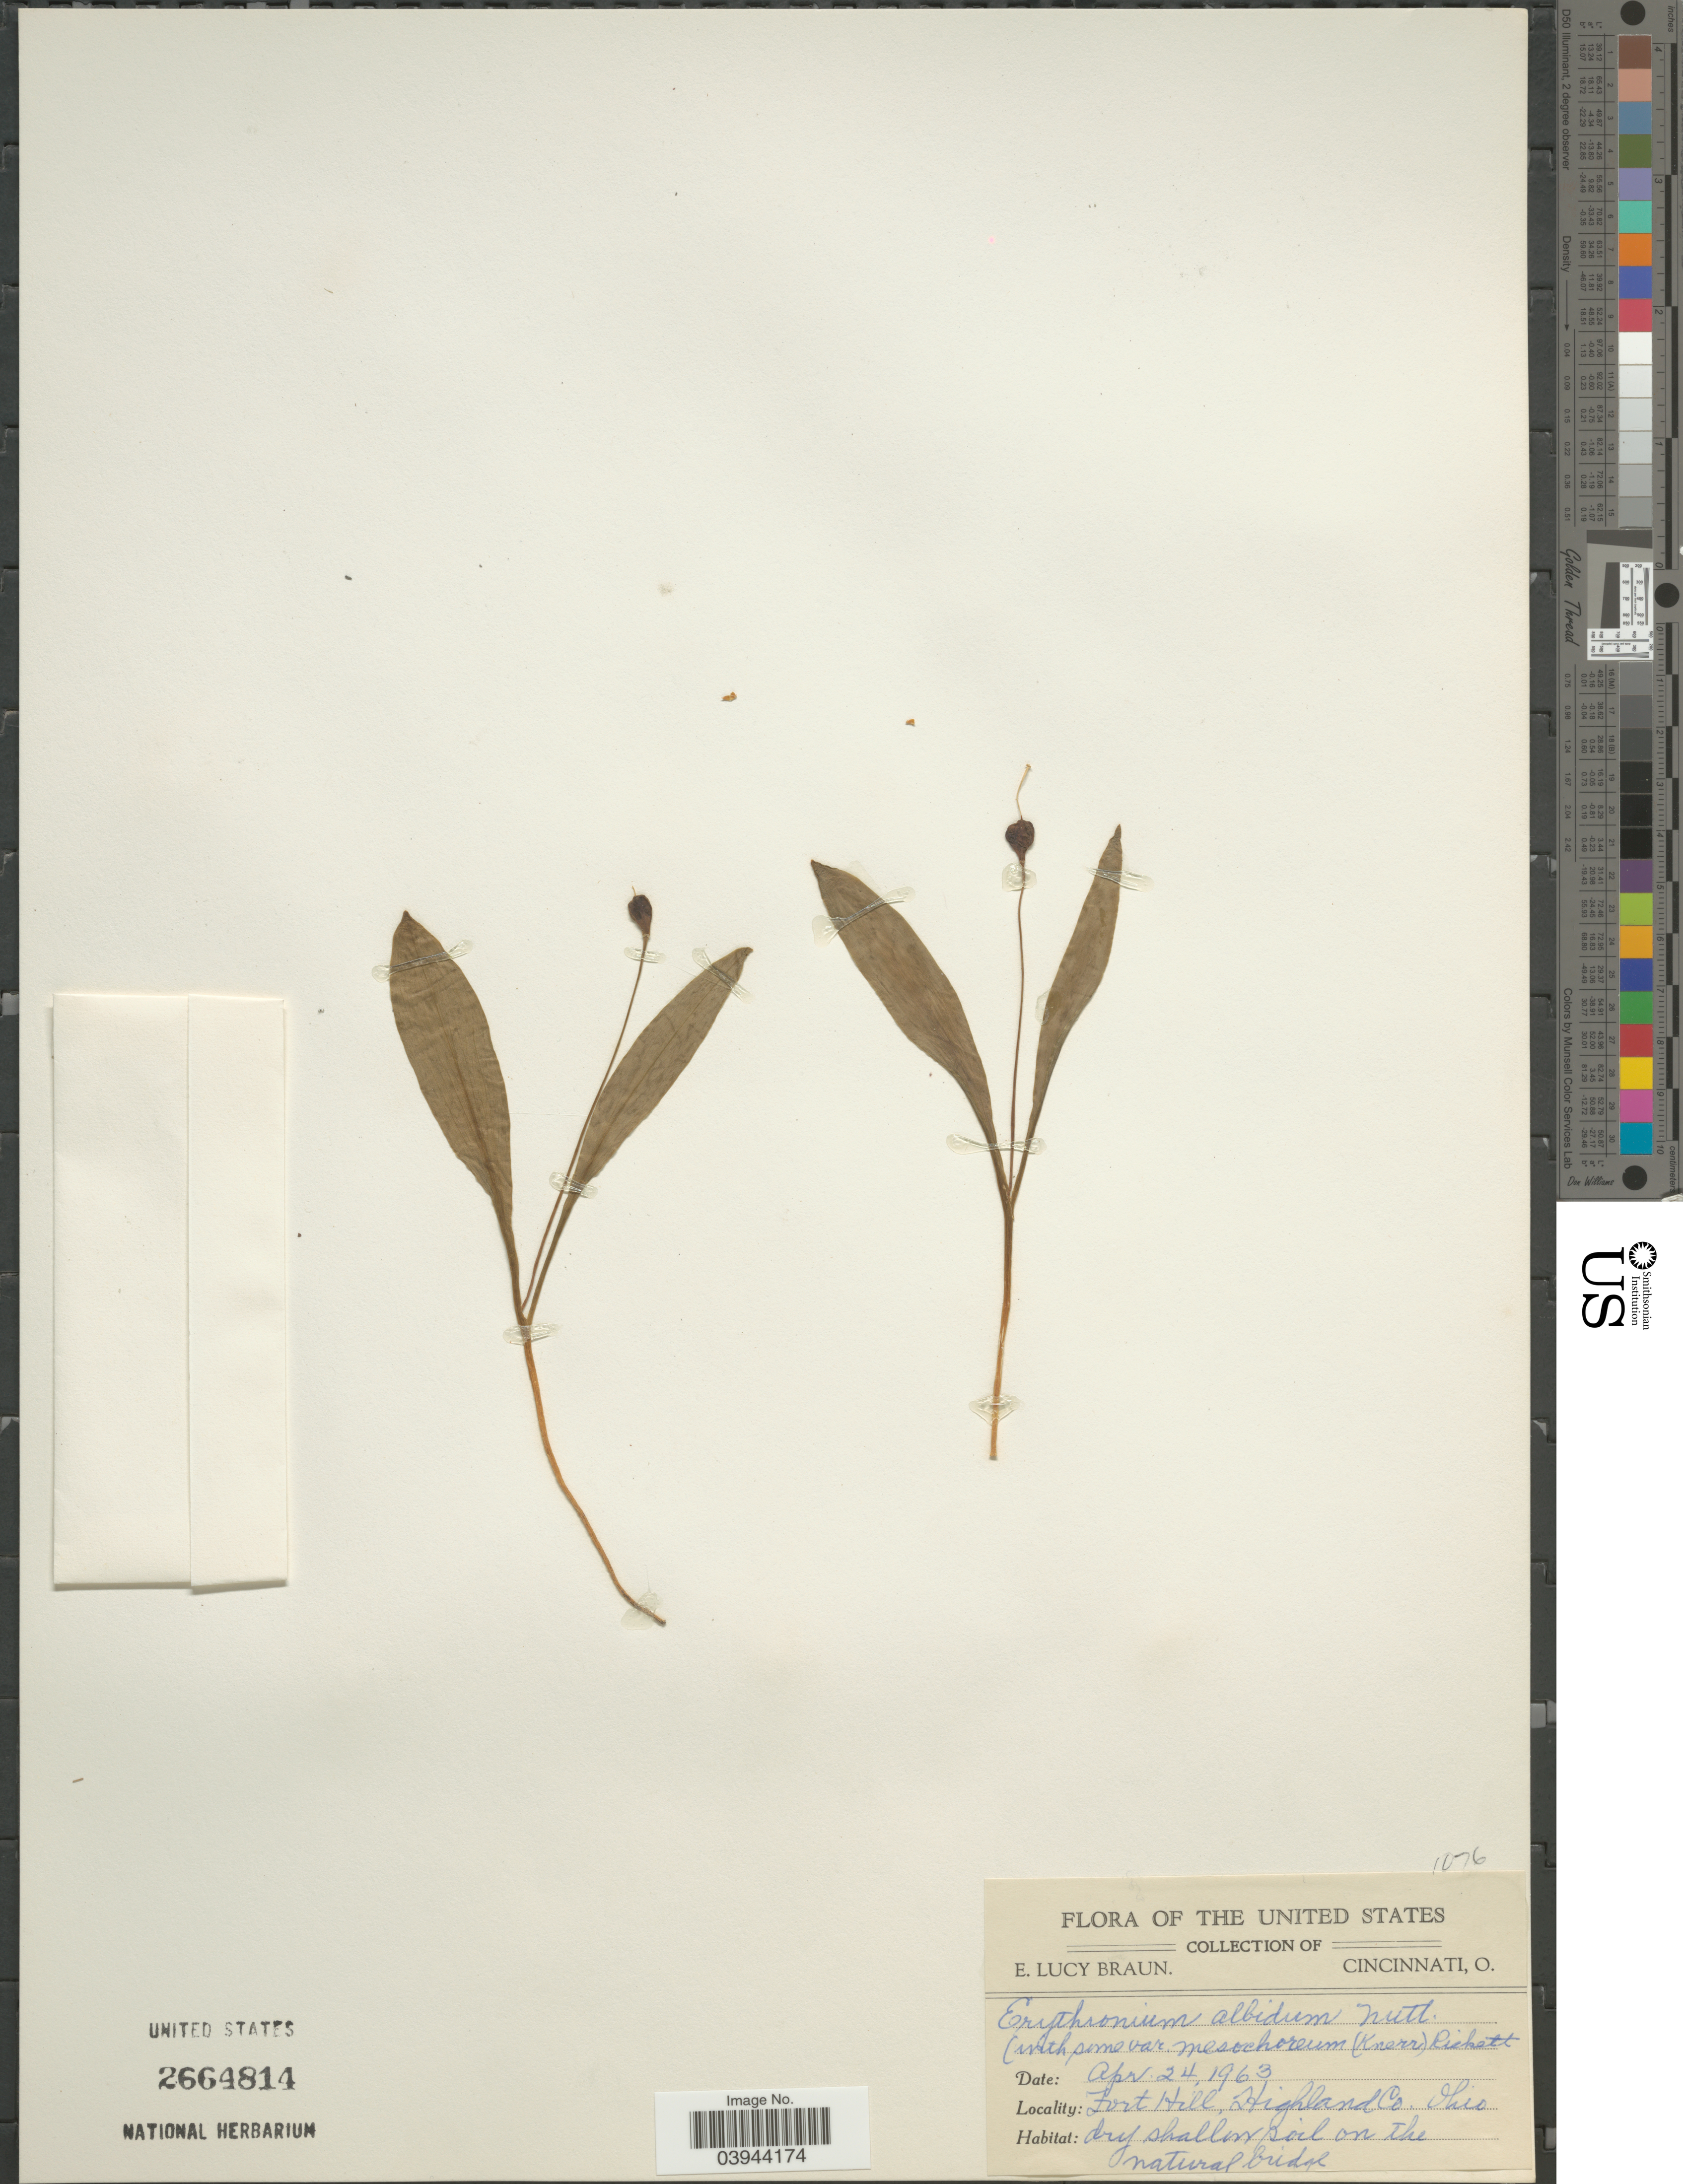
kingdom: Plantae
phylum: Tracheophyta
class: Liliopsida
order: Liliales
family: Liliaceae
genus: Erythronium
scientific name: Erythronium albidum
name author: Nutt.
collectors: E. L. Braun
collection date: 1963-04-24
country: United States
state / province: Ohio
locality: Fort Hill, Highland Co.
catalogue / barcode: US 2664814